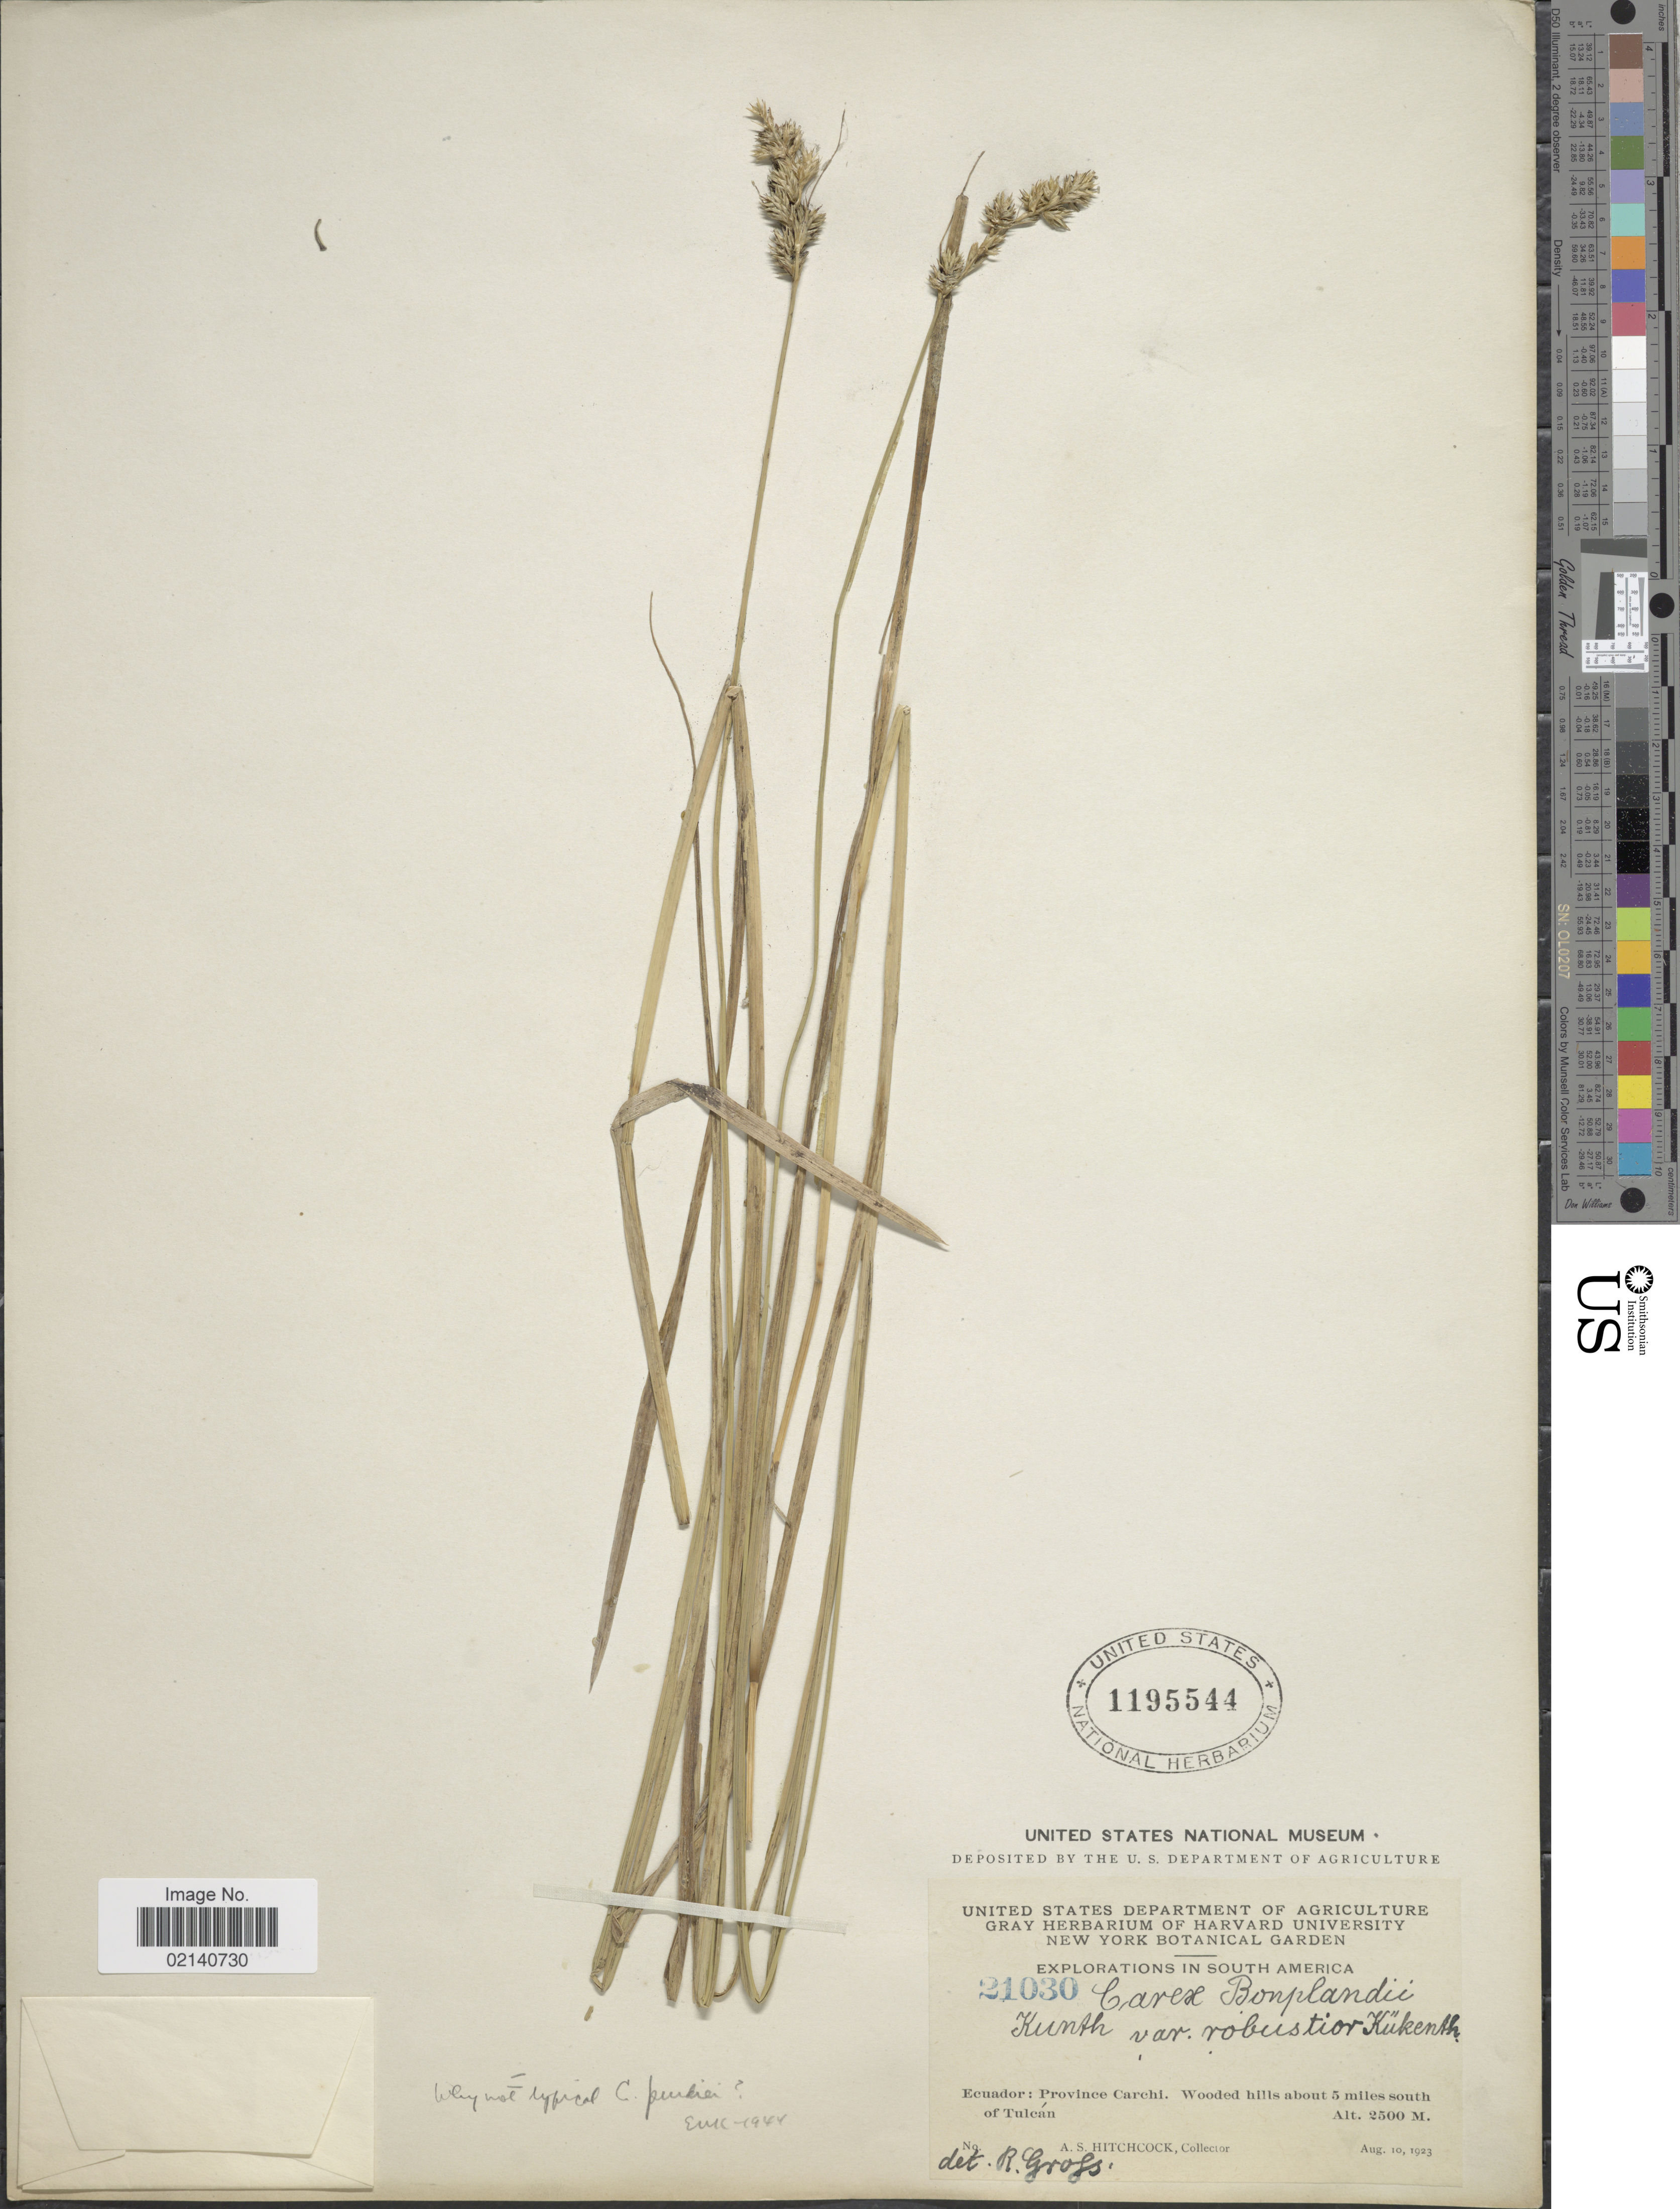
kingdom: Plantae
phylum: Tracheophyta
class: Liliopsida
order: Poales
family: Cyperaceae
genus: Carex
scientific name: Carex bonplandii var. robustior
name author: Kük.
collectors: A. S. Hitchcock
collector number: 21030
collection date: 1923-08-10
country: Ecuador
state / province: Carchi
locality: Wooded hills about 5 miles south of Tulcan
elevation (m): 2500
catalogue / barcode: US 1195544